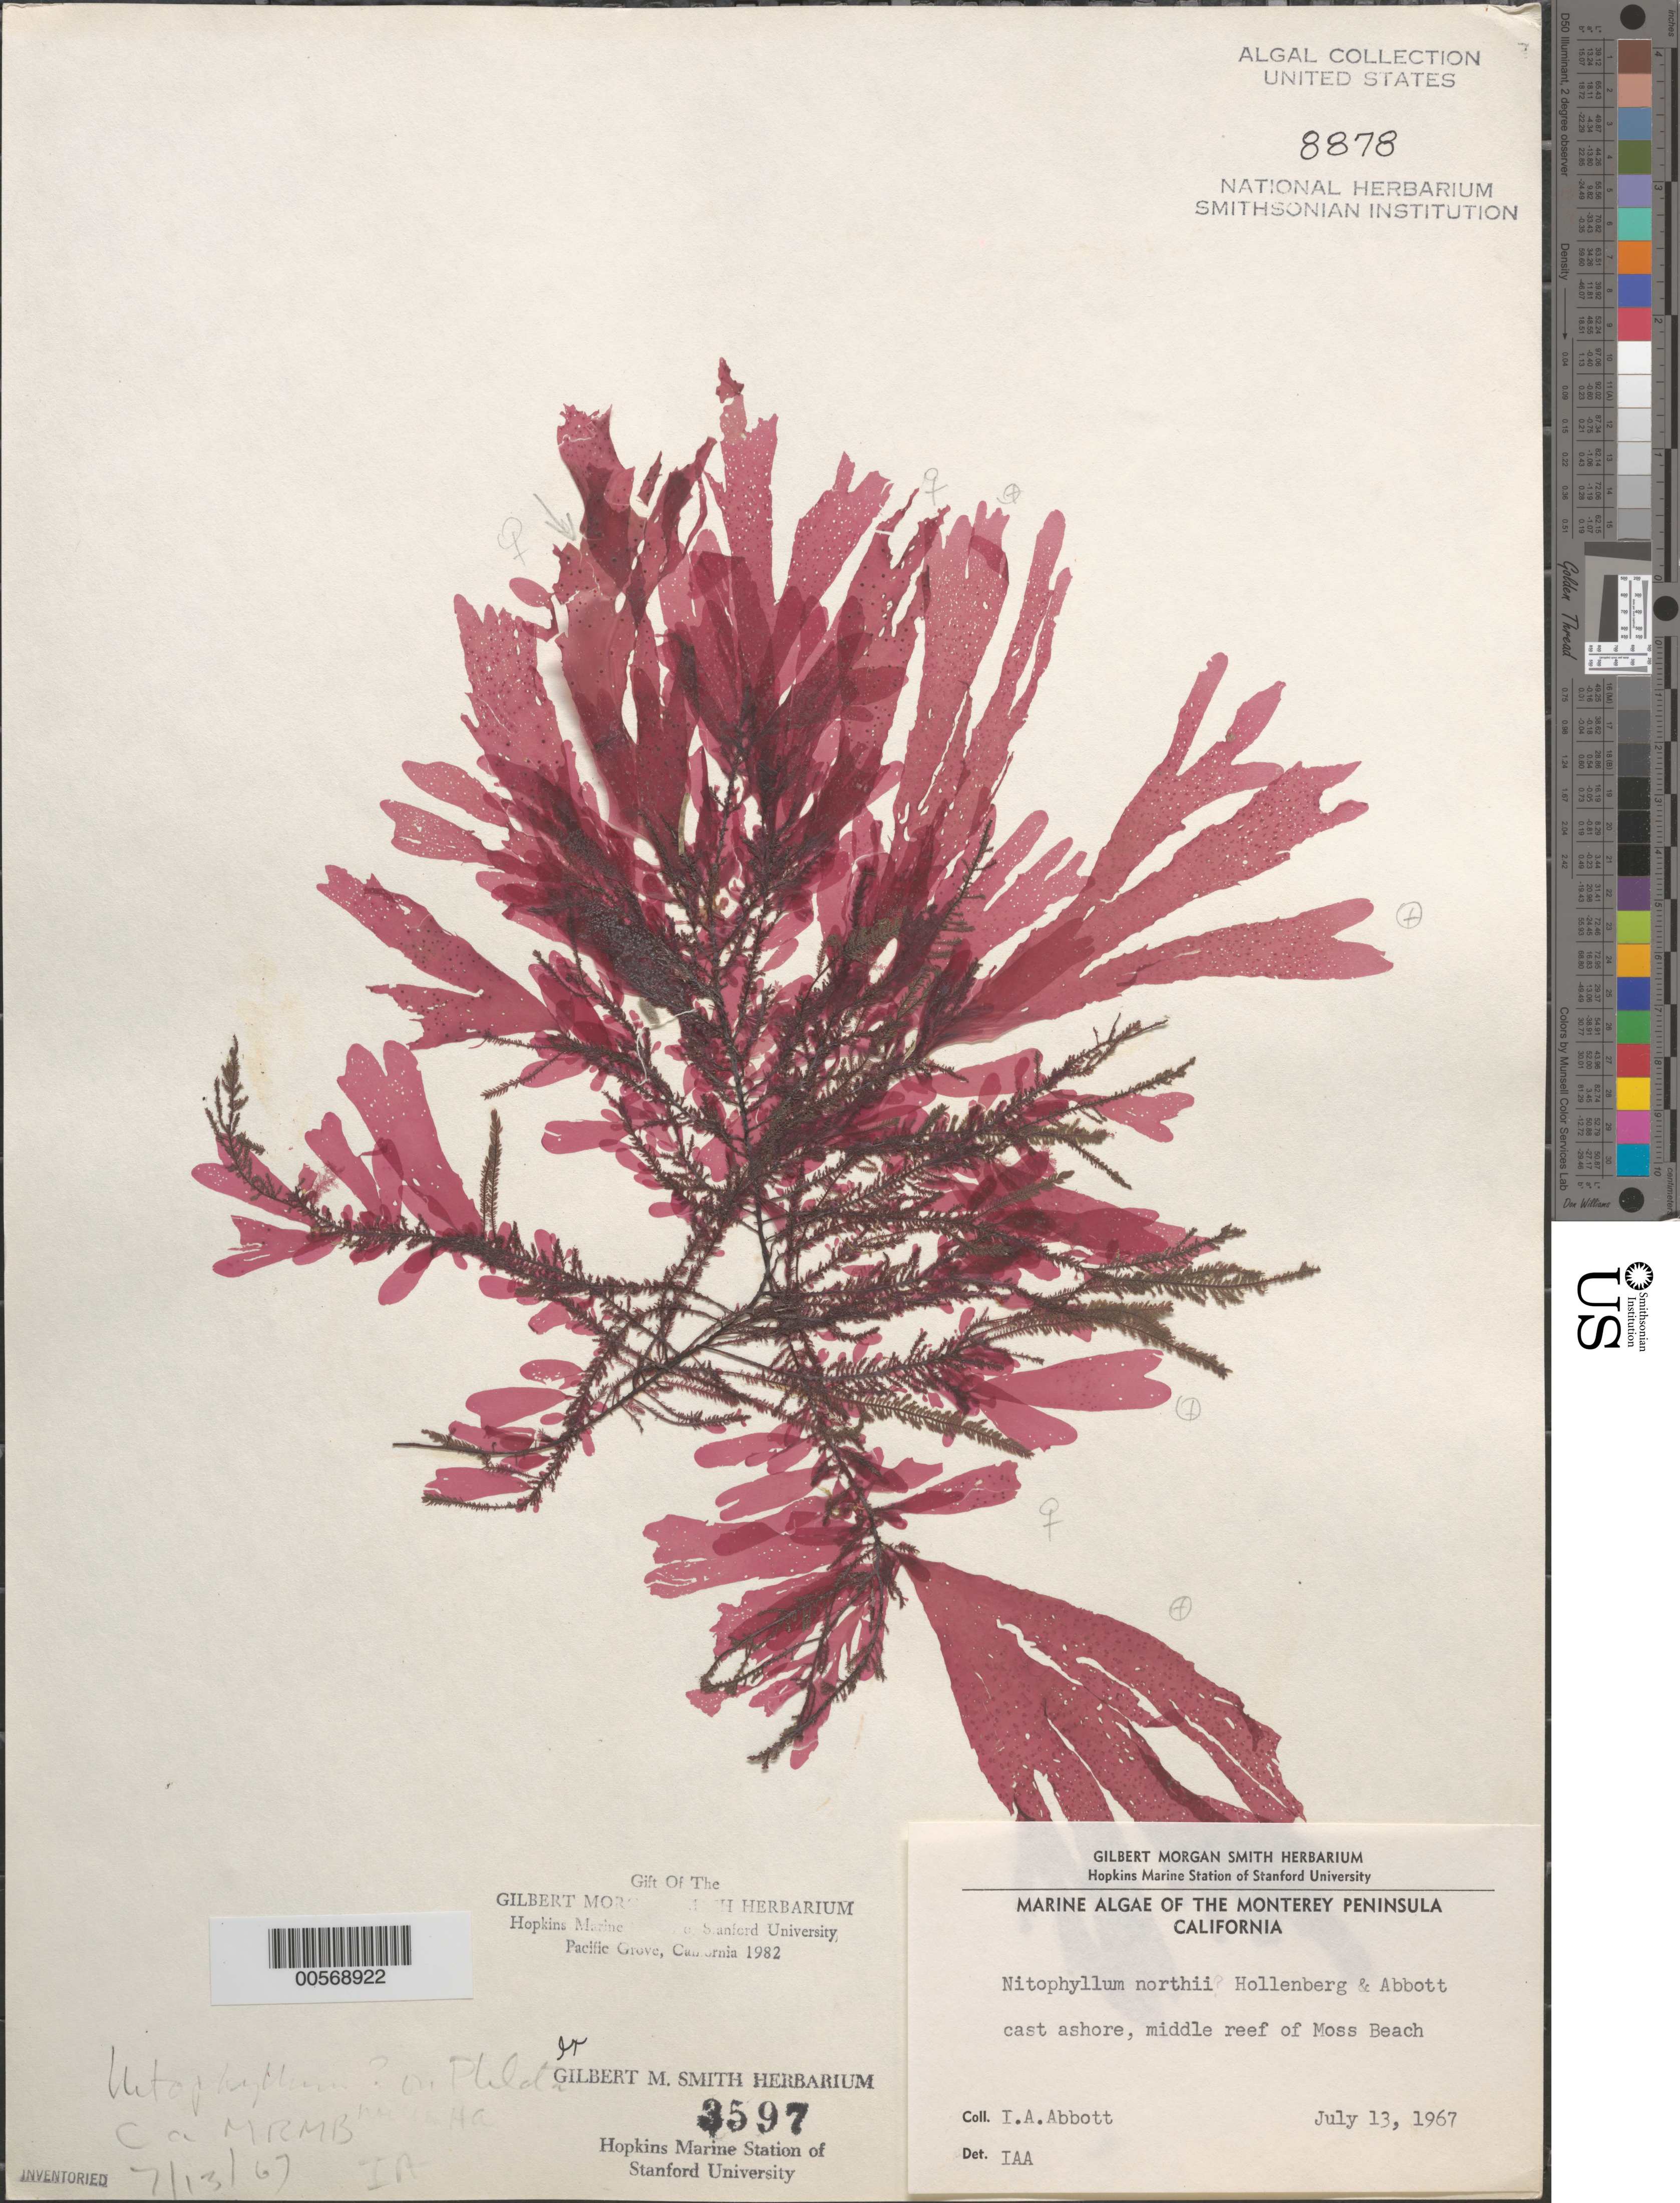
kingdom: Plantae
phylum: Rhodophyta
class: Florideophyceae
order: Ceramiales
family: Delesseriaceae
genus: Nitophyllum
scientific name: Nitophyllum northii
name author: Hollenb. & I.A. Abbott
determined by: Abbott, Isabella A.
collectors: I. A. Abbott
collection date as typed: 13 Jul 1967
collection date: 1967-07-13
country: United States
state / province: California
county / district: Monterey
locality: Middle Reef of Moss Beach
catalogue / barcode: US 8878